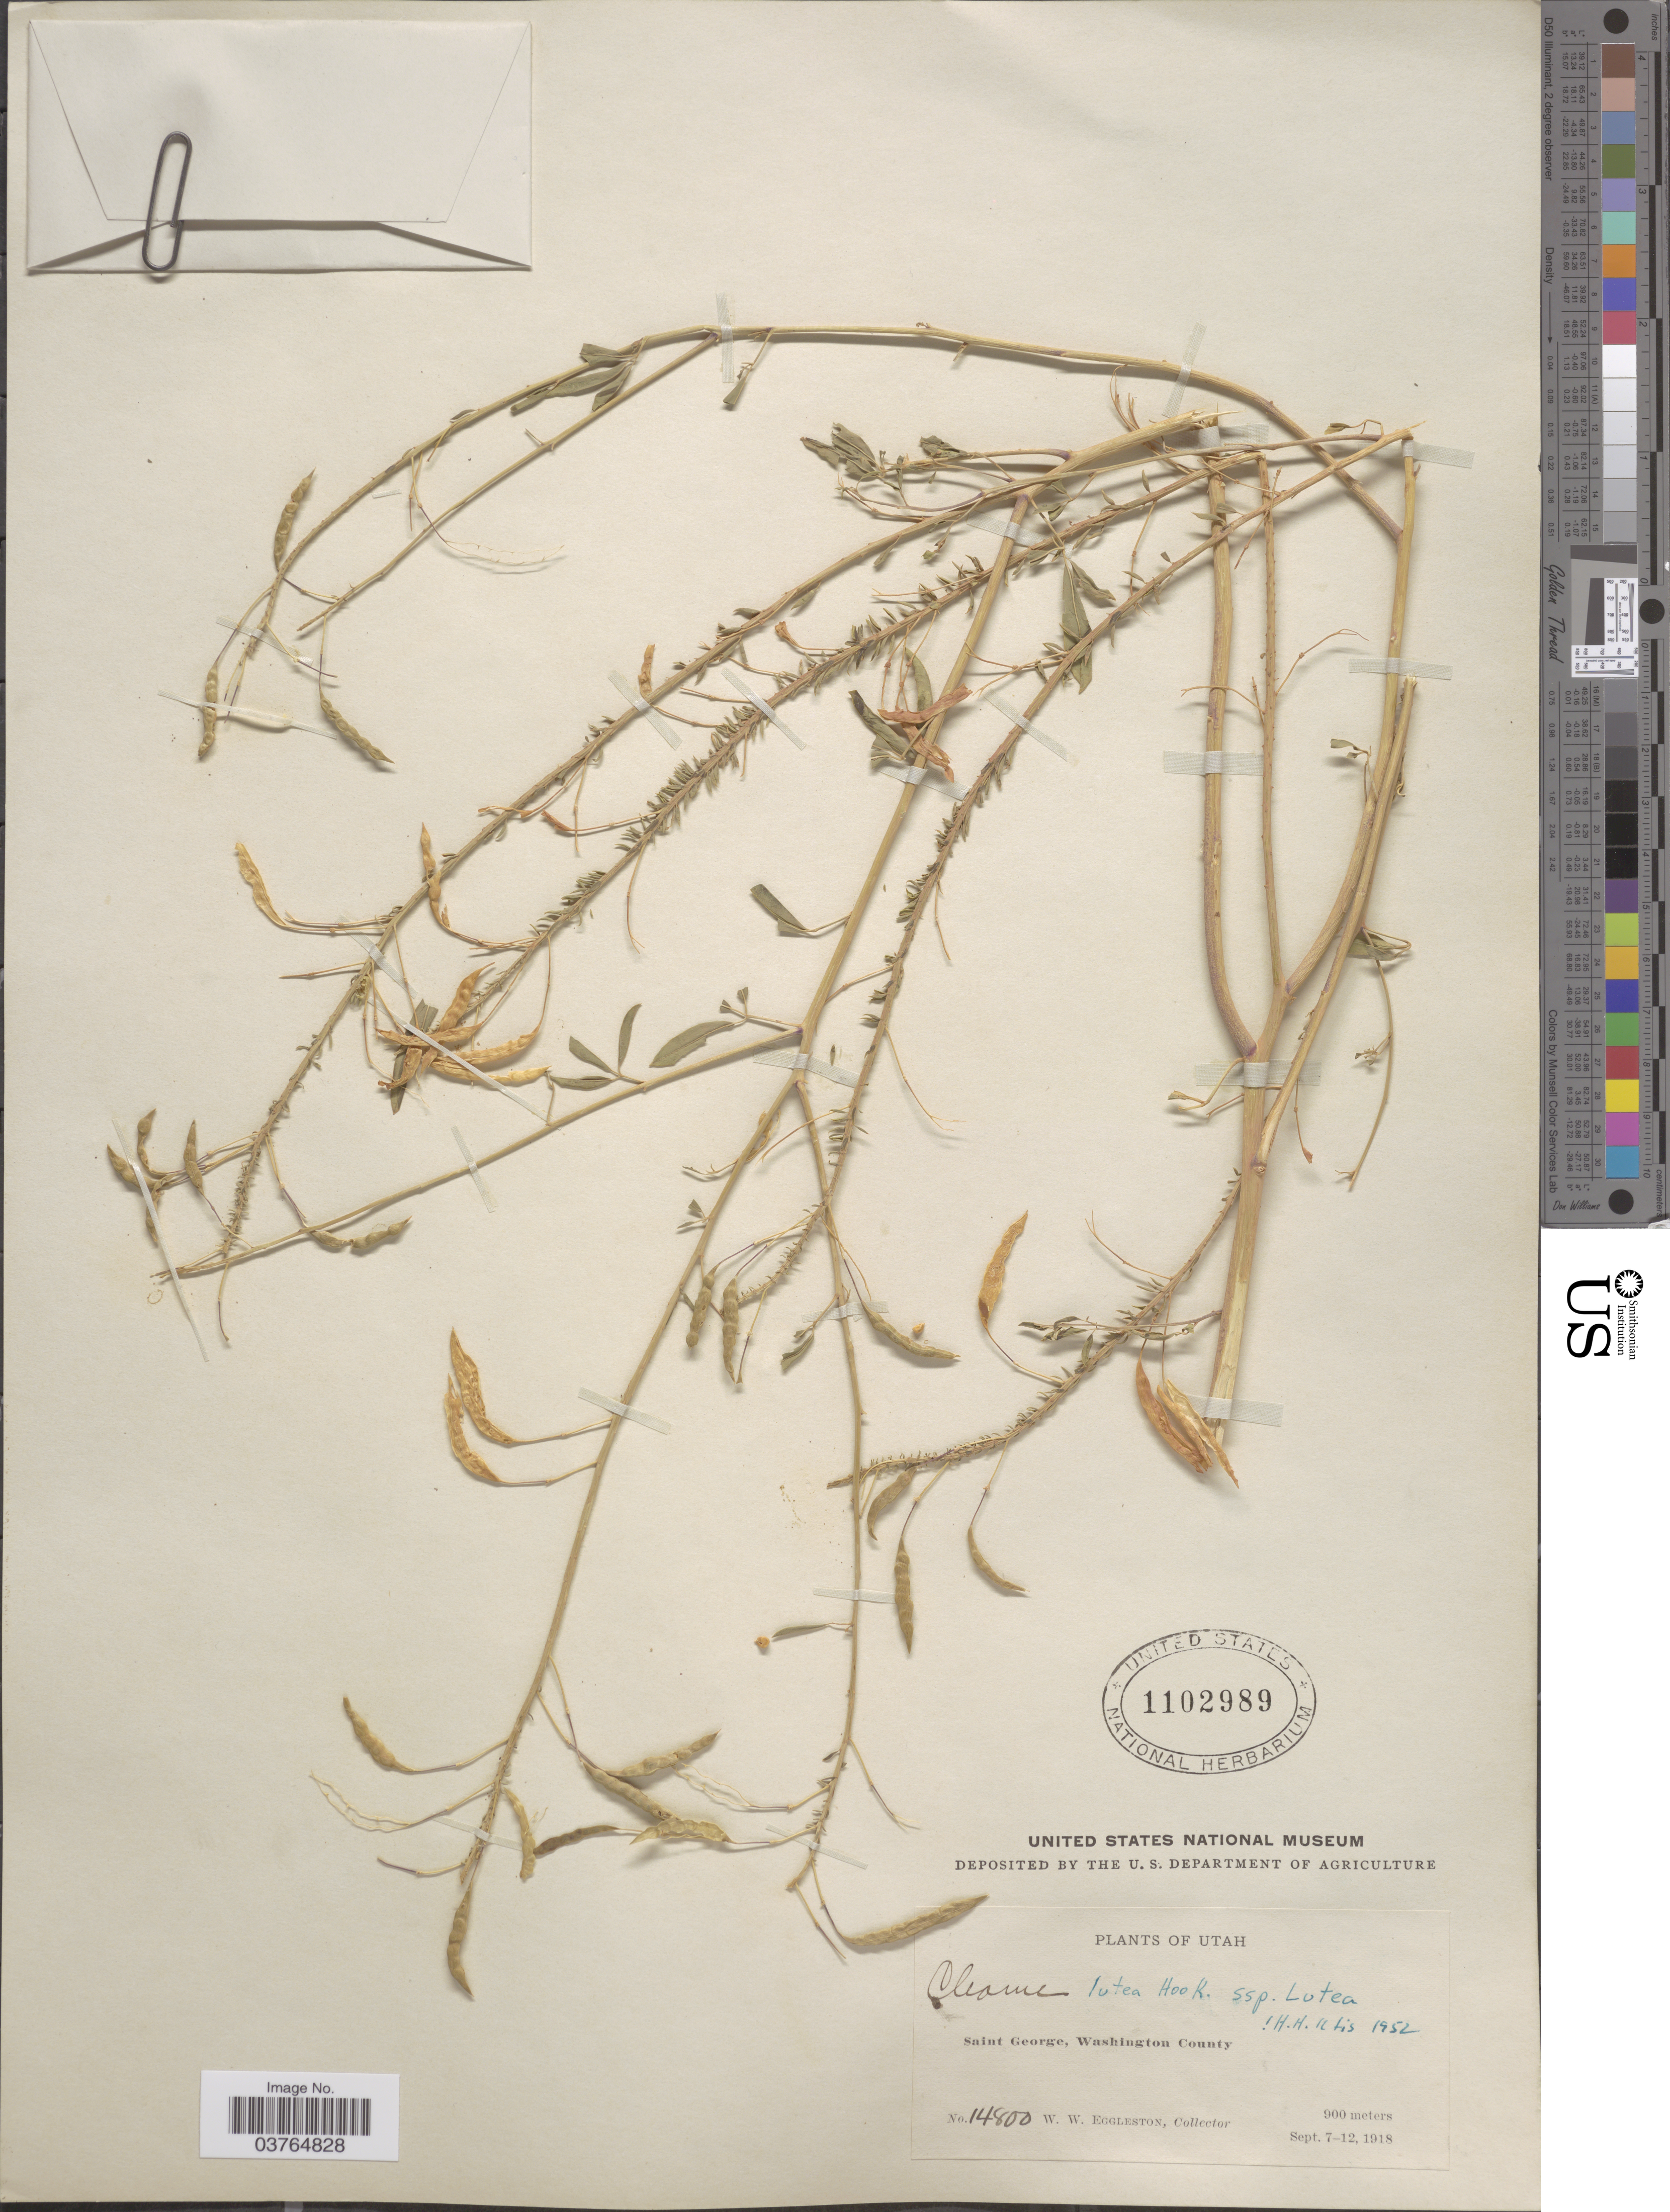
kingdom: Plantae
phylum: Tracheophyta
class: Magnoliopsida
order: Brassicales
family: Cleomaceae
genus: Cleomella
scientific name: Cleomella lutea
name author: (Hook.) Roalson & J.C. Hall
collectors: W. W. Eggleston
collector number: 14800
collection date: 1918-09-07/1918-09-12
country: United States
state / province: Utah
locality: Saint George, Washington County.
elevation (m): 900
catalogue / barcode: US 1102989